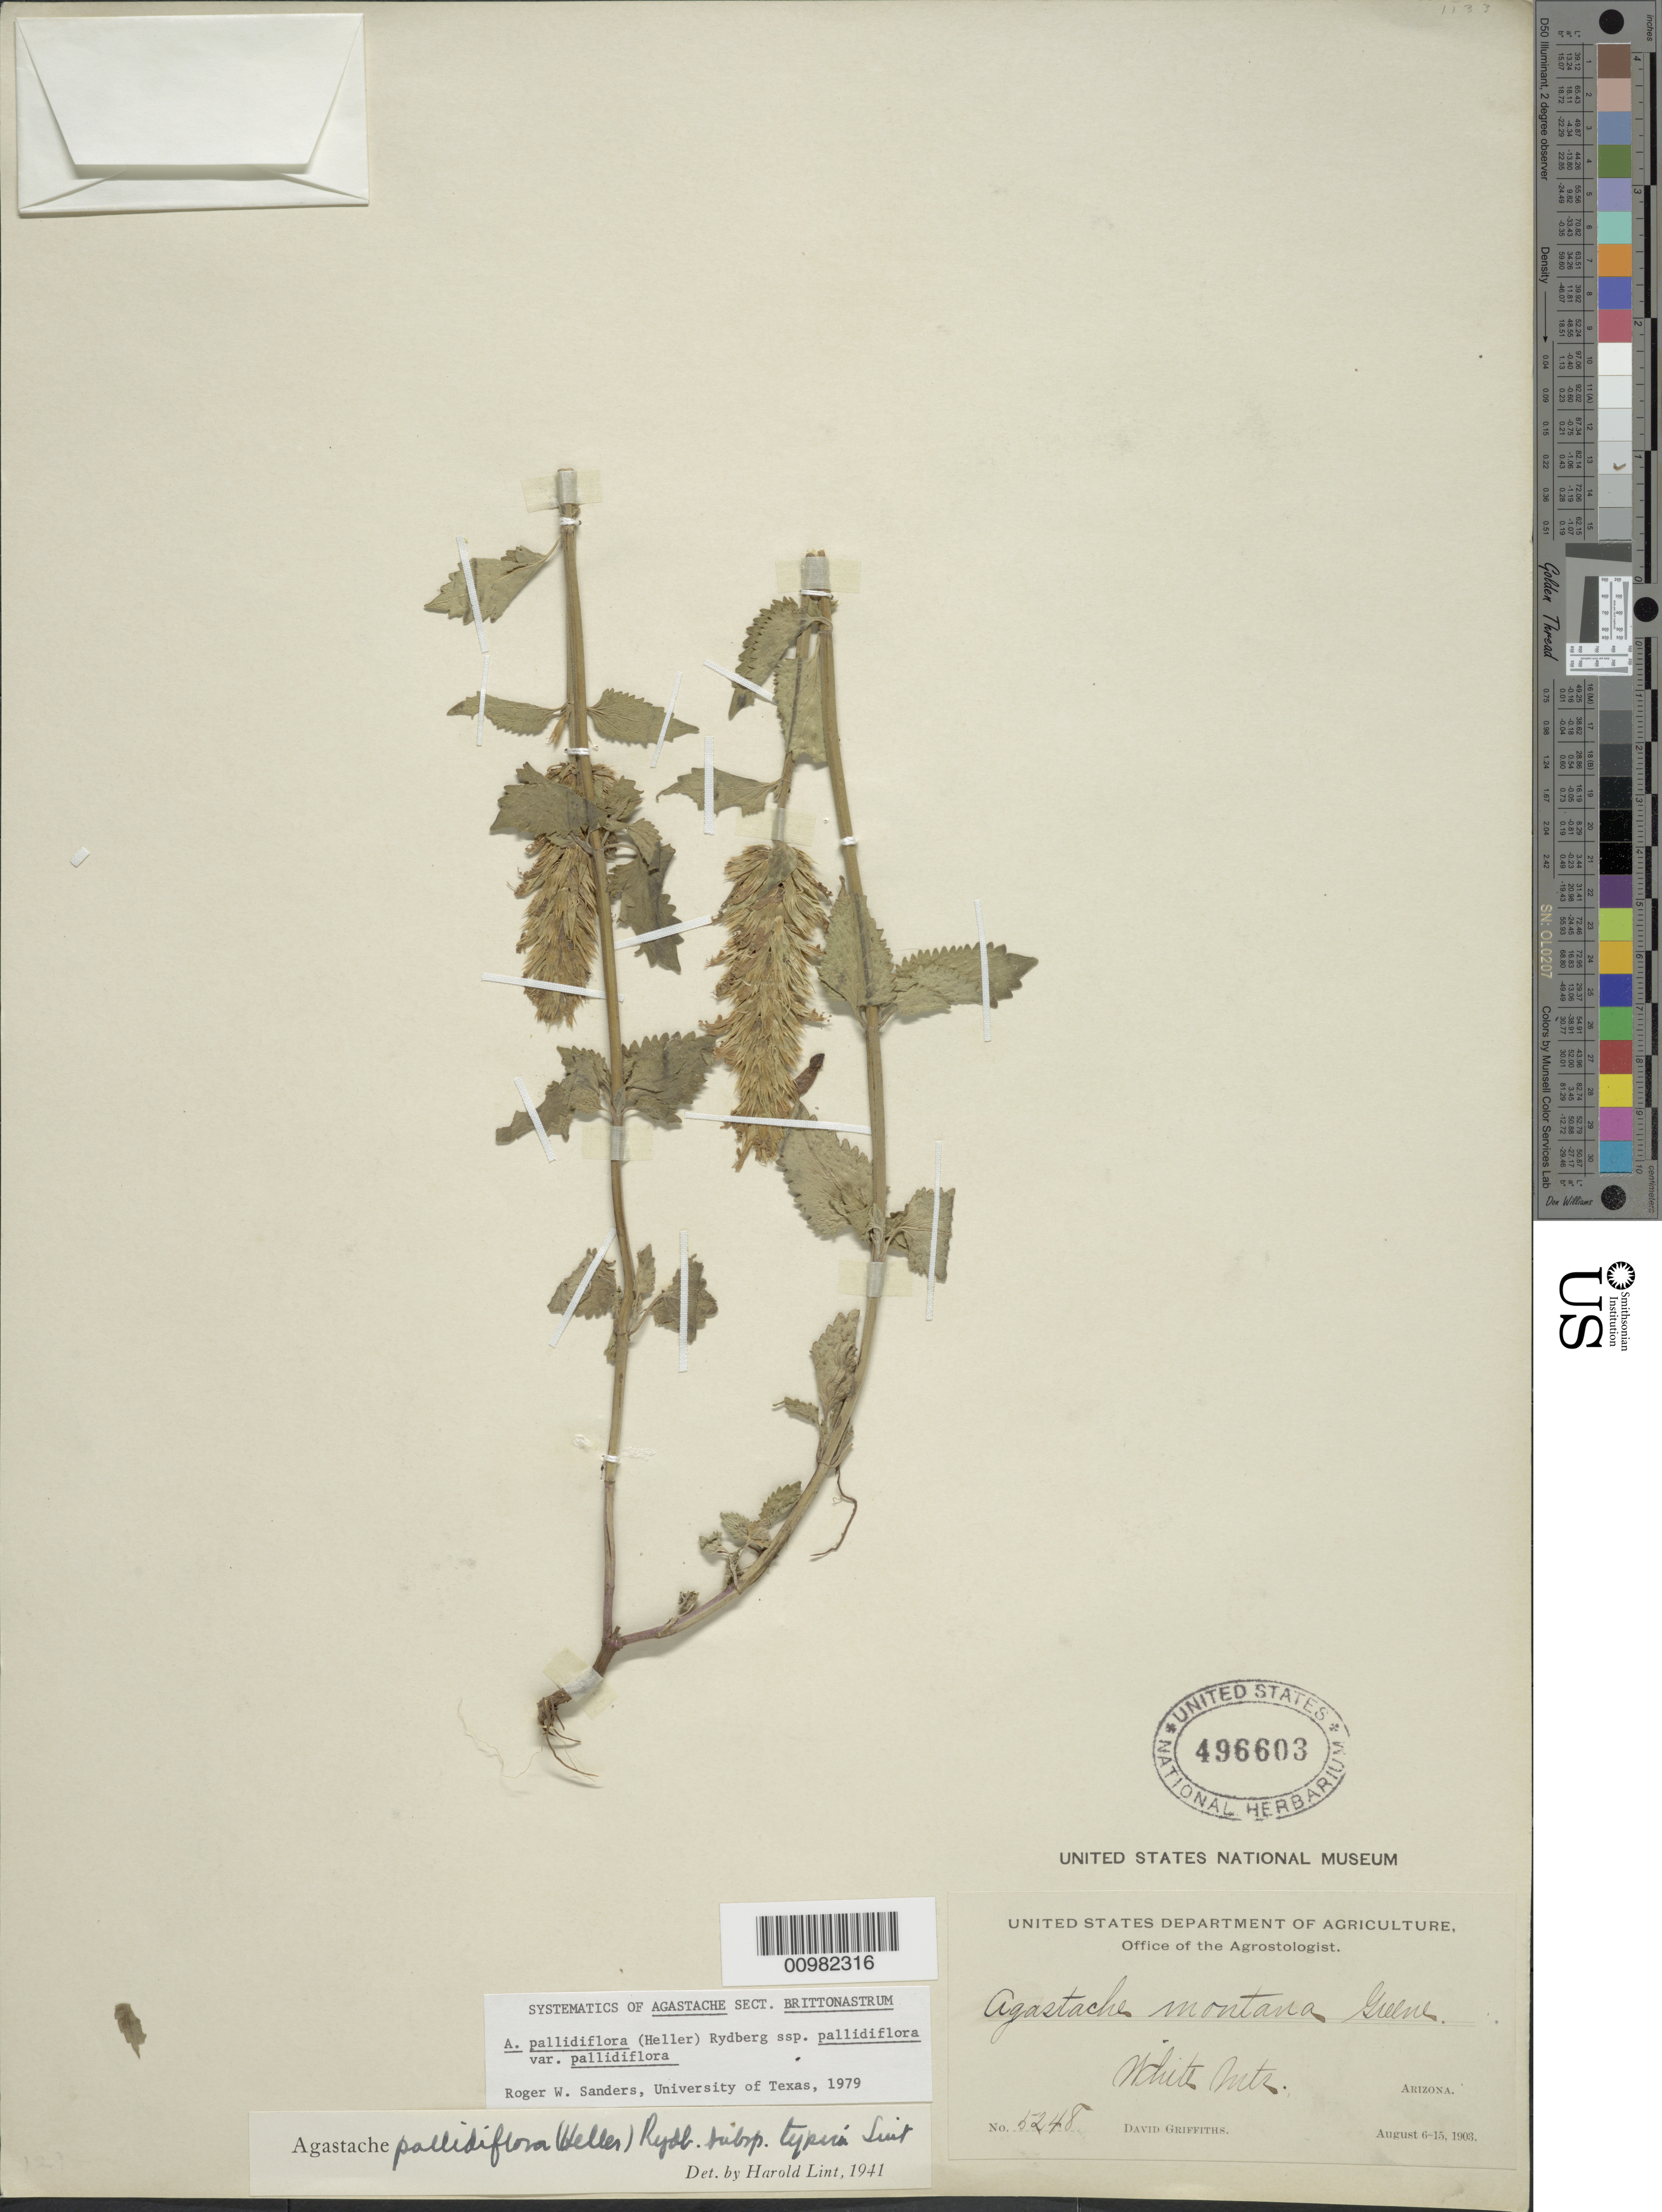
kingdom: Plantae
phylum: Tracheophyta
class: Magnoliopsida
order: Lamiales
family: Lamiaceae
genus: Agastache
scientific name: Agastache pallidiflora var. pallidiflora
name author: (A. Heller) Rydb.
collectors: D. Griffiths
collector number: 5248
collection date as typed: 06 Aug 1903 to 15 Aug 1903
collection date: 1903-08-06/1903-08-15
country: United States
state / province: Arizona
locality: White Mts. (the White Mts. are located within several counties)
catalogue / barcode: US 496603